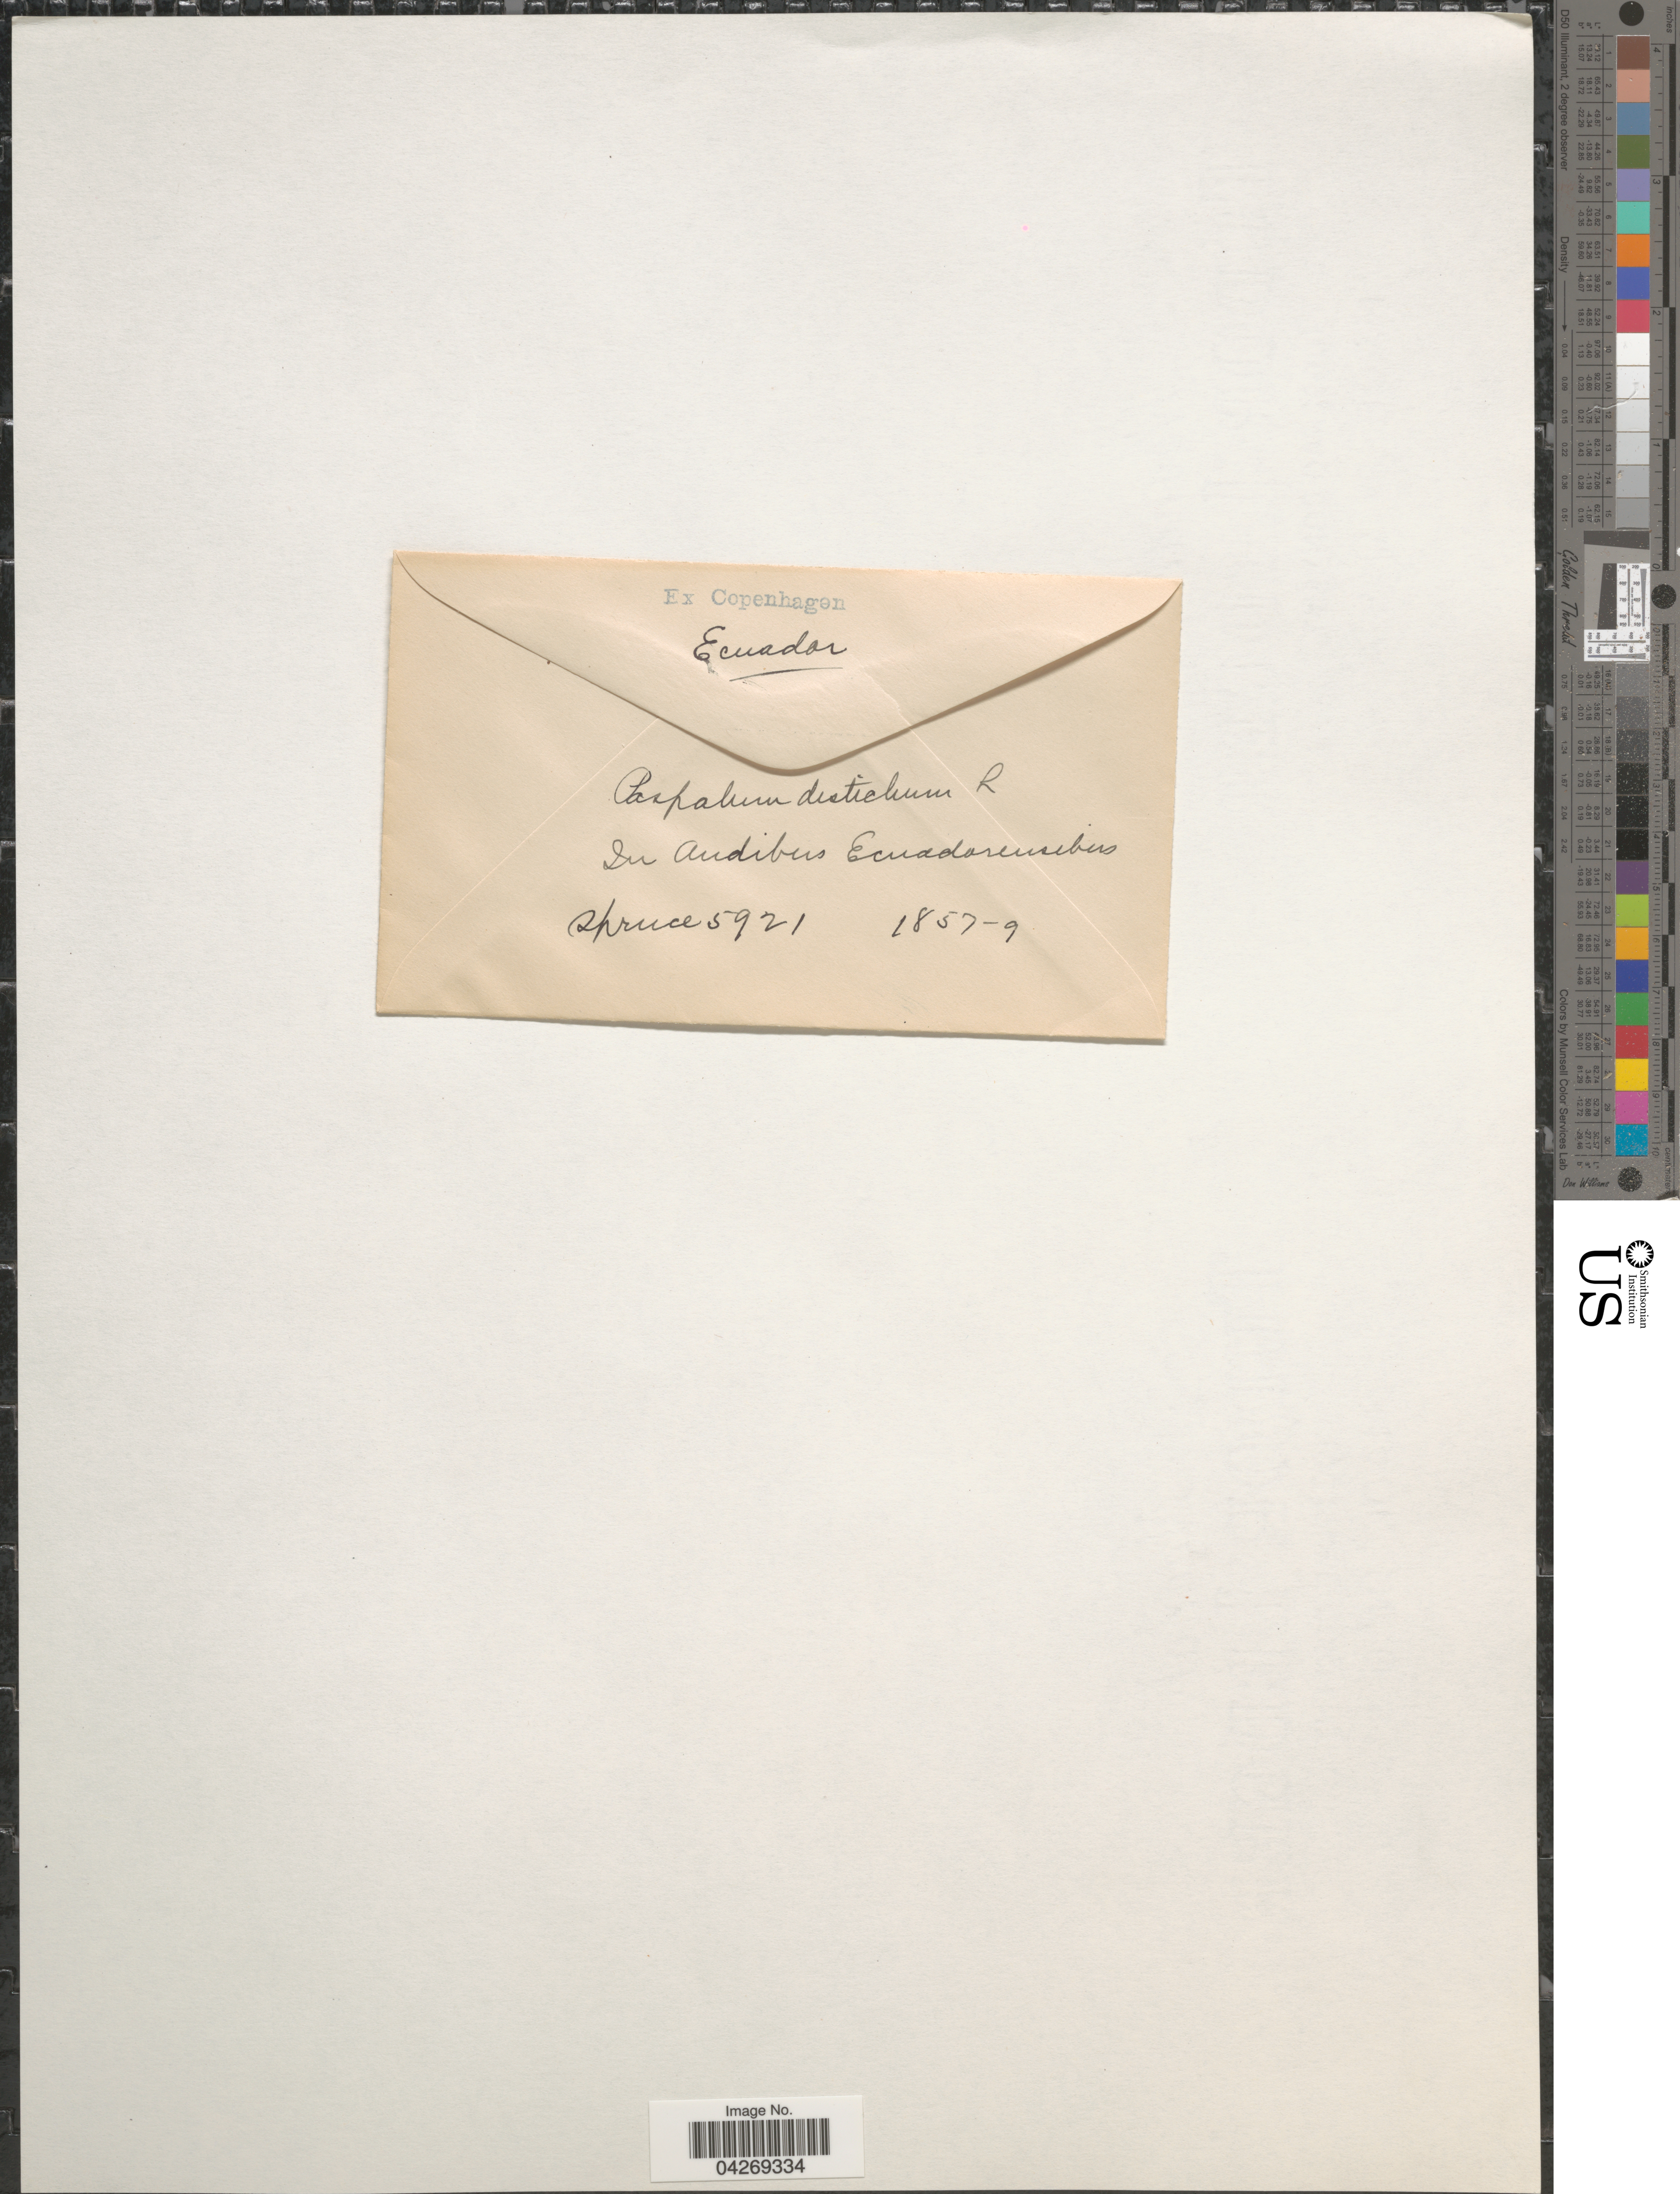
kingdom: Plantae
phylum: Tracheophyta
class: Liliopsida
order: Poales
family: Poaceae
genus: Paspalum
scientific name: Paspalum distichum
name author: L.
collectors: -. Spruce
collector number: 5921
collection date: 1857/1859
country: Ecuador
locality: In Audibus Ecuadorensibus.